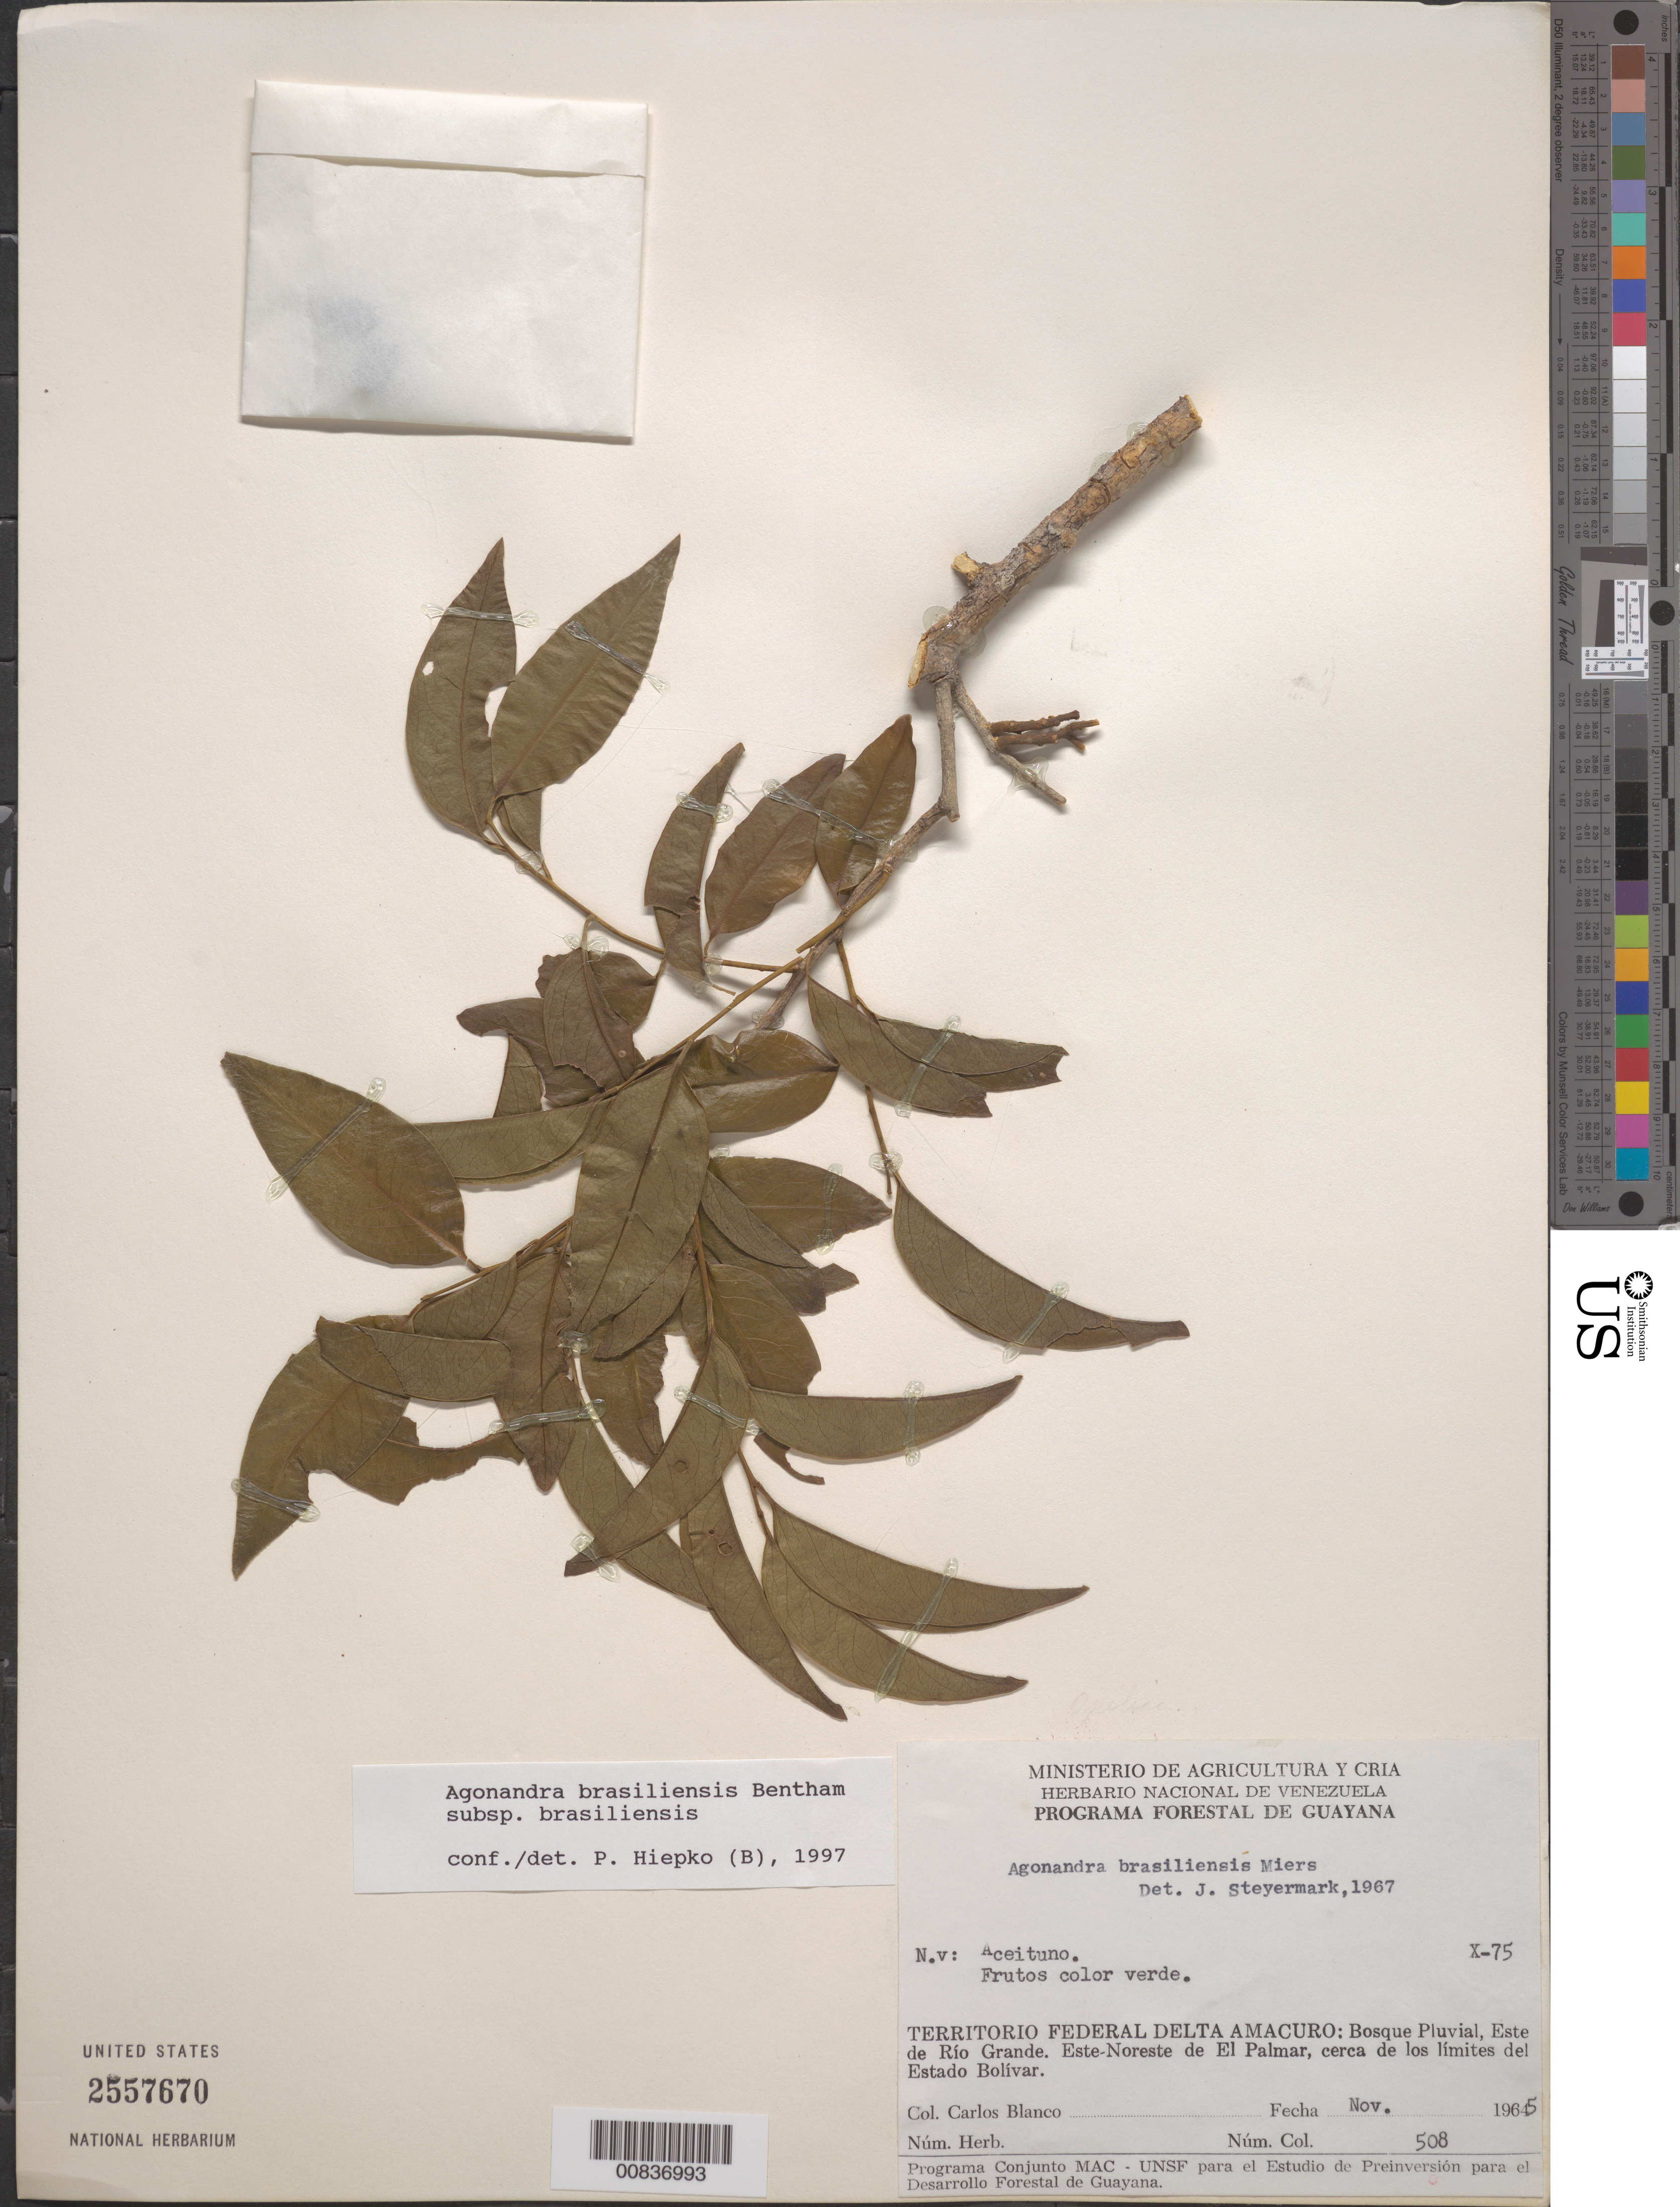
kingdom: Plantae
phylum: Tracheophyta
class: Magnoliopsida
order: Santalales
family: Opiliaceae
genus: Agonandra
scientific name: Agonandra brasiliensis subsp. brasiliensis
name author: Benth. & Hook. f.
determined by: Hiepko, P. H.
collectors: C. A. Blanco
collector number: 508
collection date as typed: Nov-65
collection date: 1965-11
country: Venezuela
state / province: Delta Amacuro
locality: Río Grande, Este de; Este-Noreste de El Palmar, cerca de los limites del Estado Bolívar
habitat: Rainforest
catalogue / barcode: US 2557670